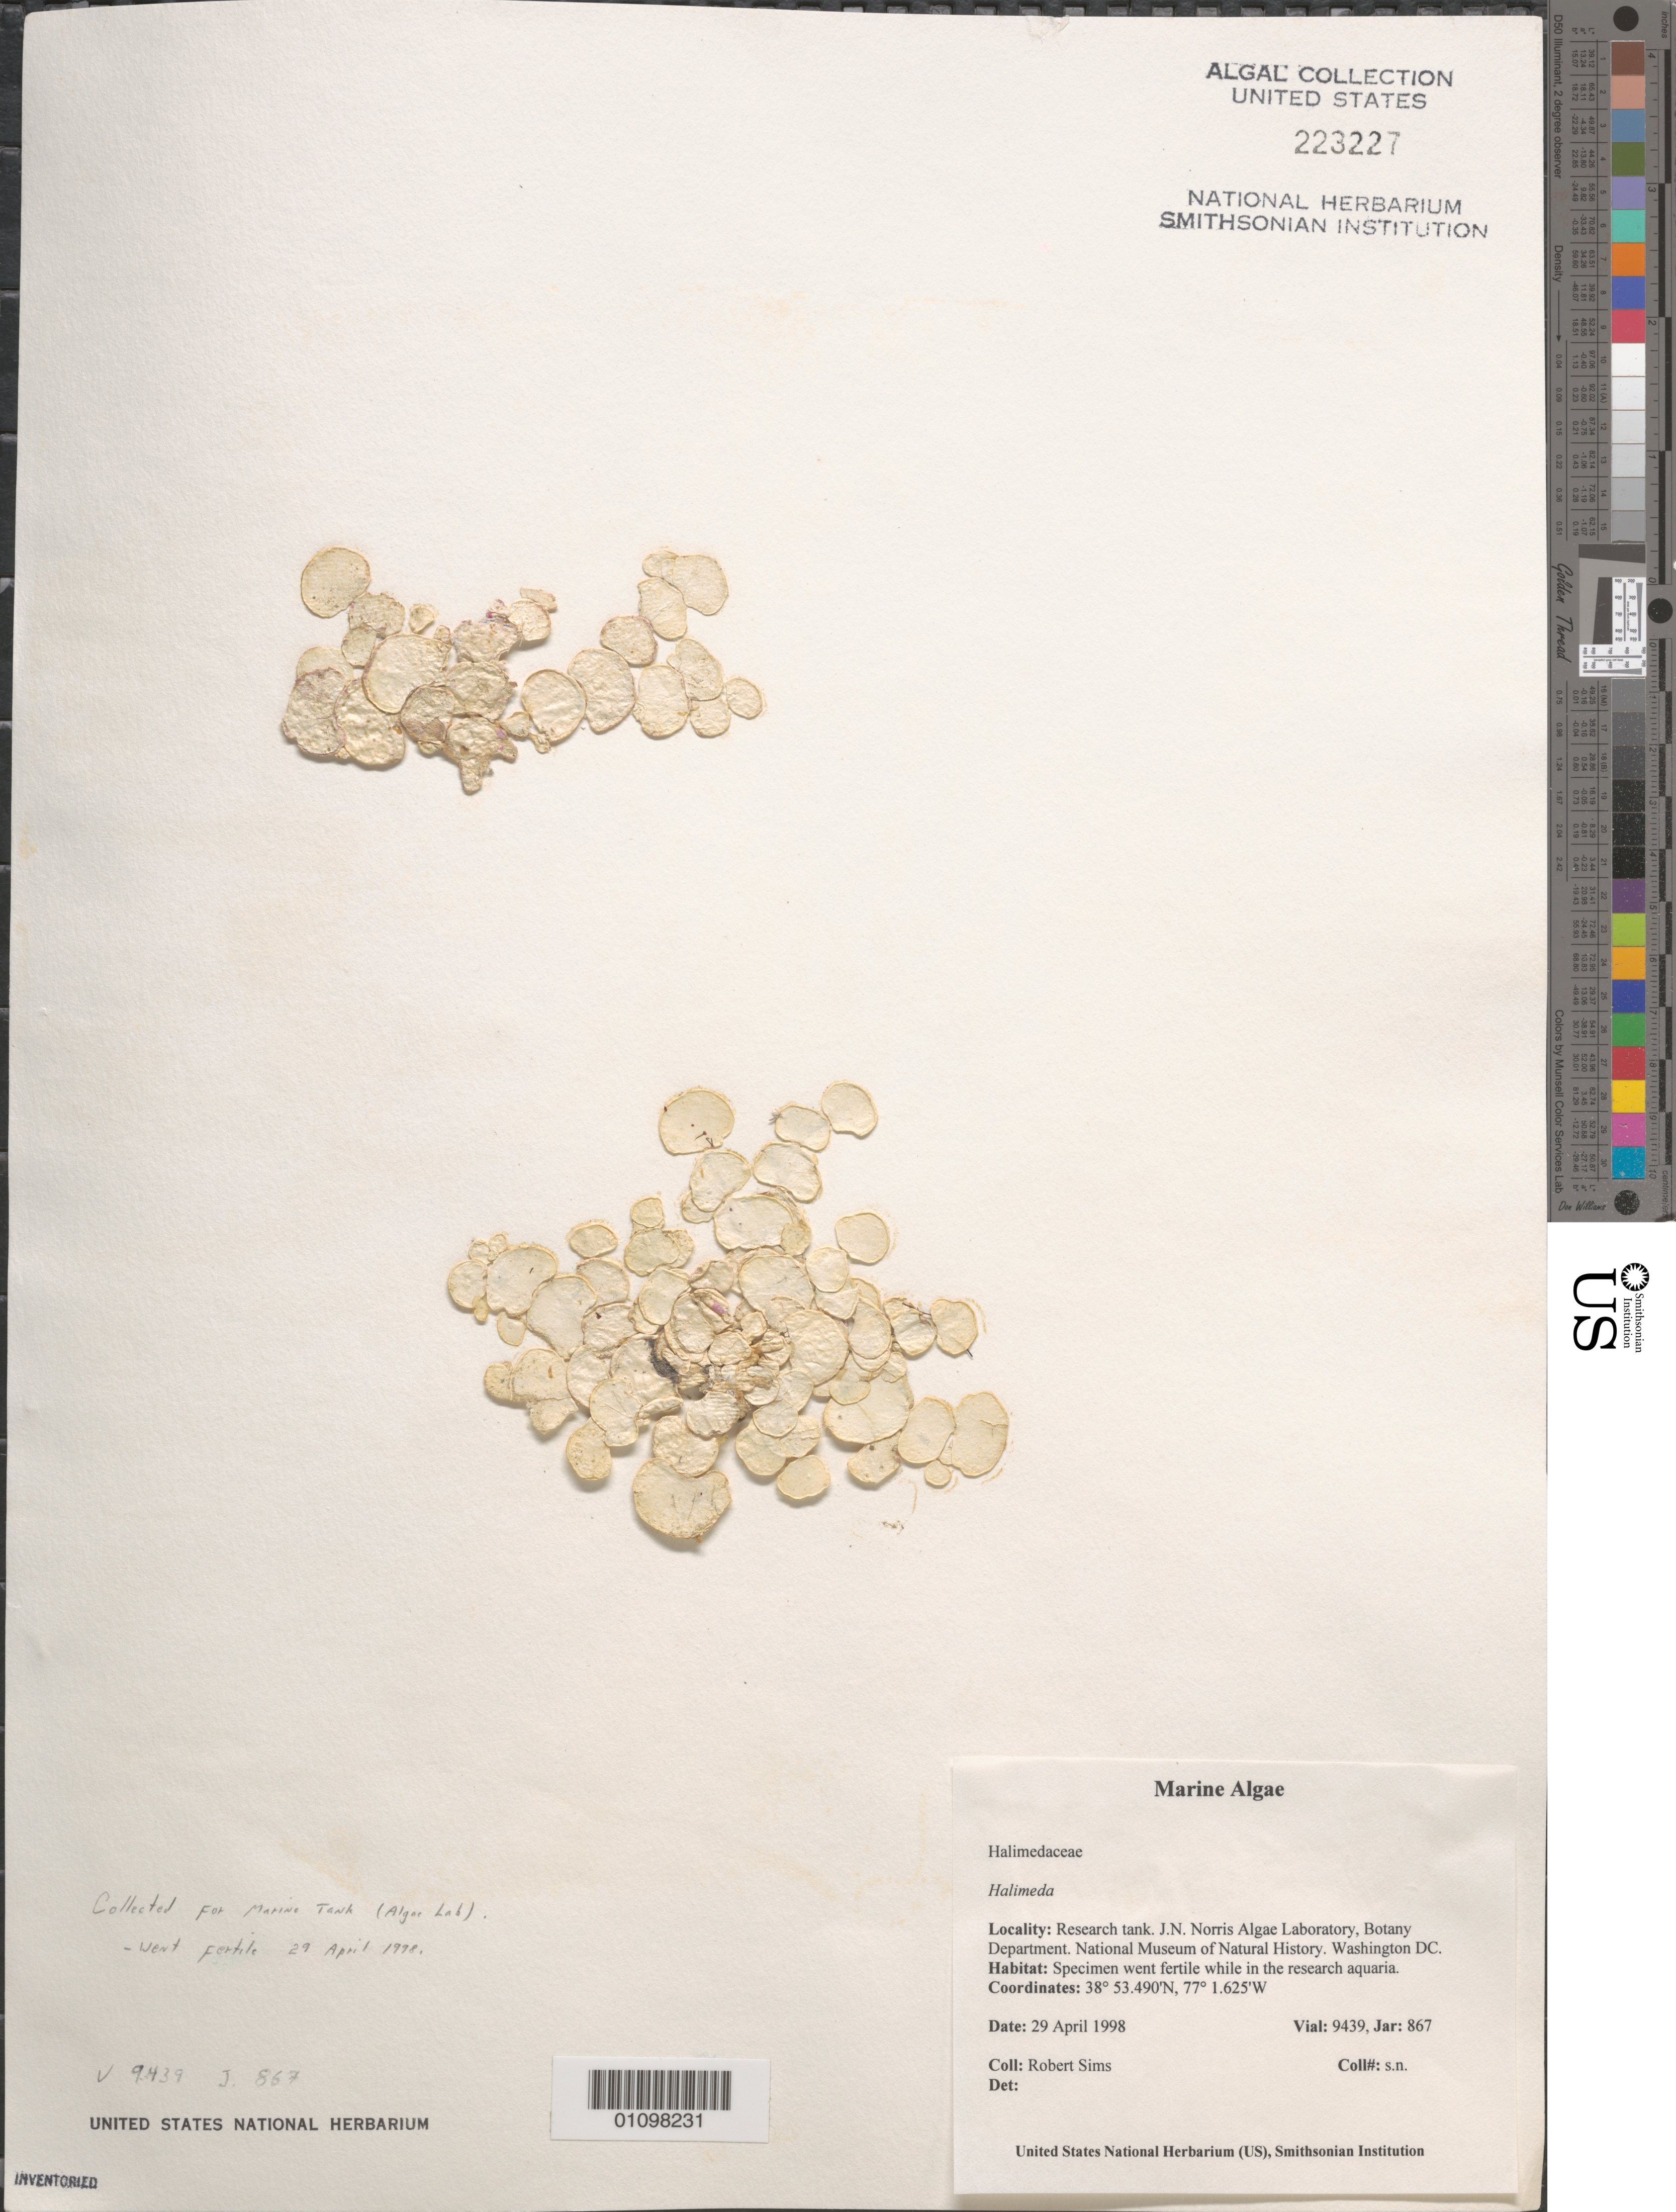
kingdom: Plantae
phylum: Chlorophyta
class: Ulvophyceae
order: Bryopsidales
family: Halimedaceae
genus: Halimeda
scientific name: Halimeda sp.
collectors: R. H. Sims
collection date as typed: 29 Apr 1998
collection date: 1998-04-29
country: United States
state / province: District of Columbia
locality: Marine research tank, J.N. Norris Algae Laboratory, Botany Department, National Museum of Natural History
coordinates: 38 53.490'N, 77 1.625'W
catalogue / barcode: US 223227